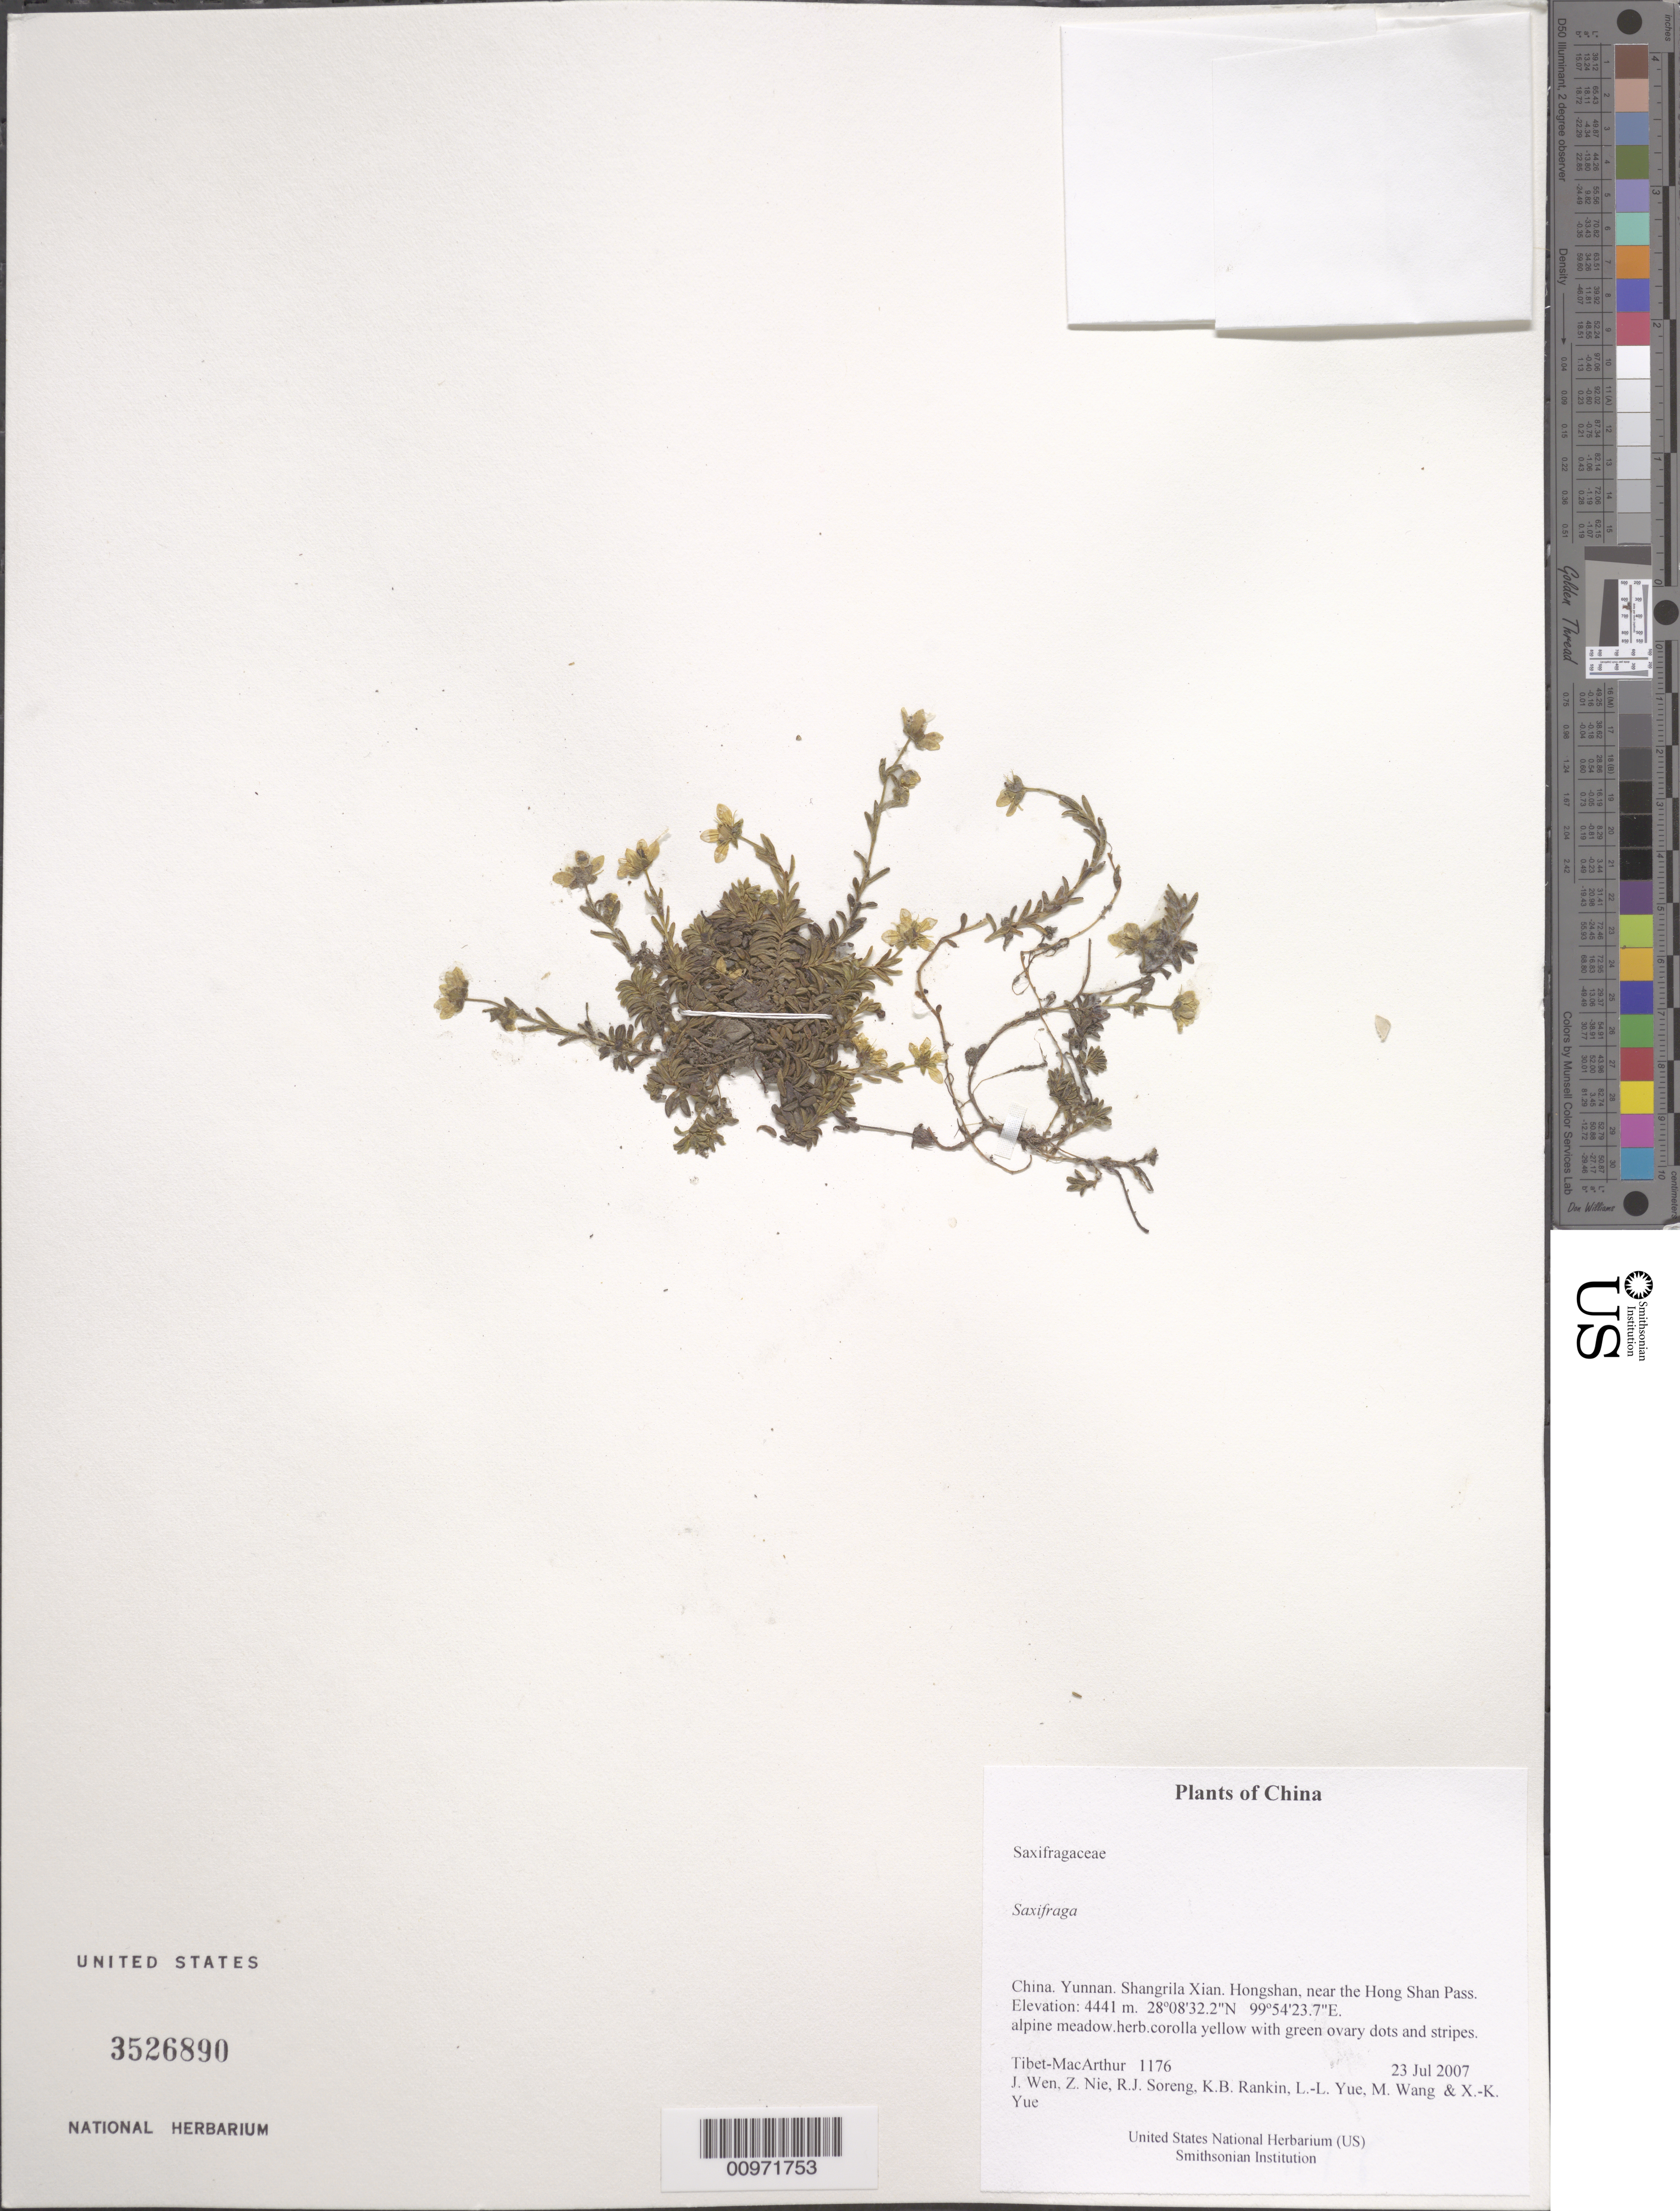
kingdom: Plantae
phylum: Tracheophyta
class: Magnoliopsida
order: Saxifragales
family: Saxifragaceae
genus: Saxifraga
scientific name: Saxifraga sp.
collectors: Tibet-MacArthur, J. Wen, Z. Nie, R. J. Soreng, K. Rankin, L. Yue, M. Wang & X. Yue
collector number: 1176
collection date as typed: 23 Jul 2007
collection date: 2007-07-23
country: China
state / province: Yunnan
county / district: Shangrila Xian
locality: Hongshan, near the Hong Shan Pass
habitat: alpine meadow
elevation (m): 4441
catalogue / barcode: US 3526890